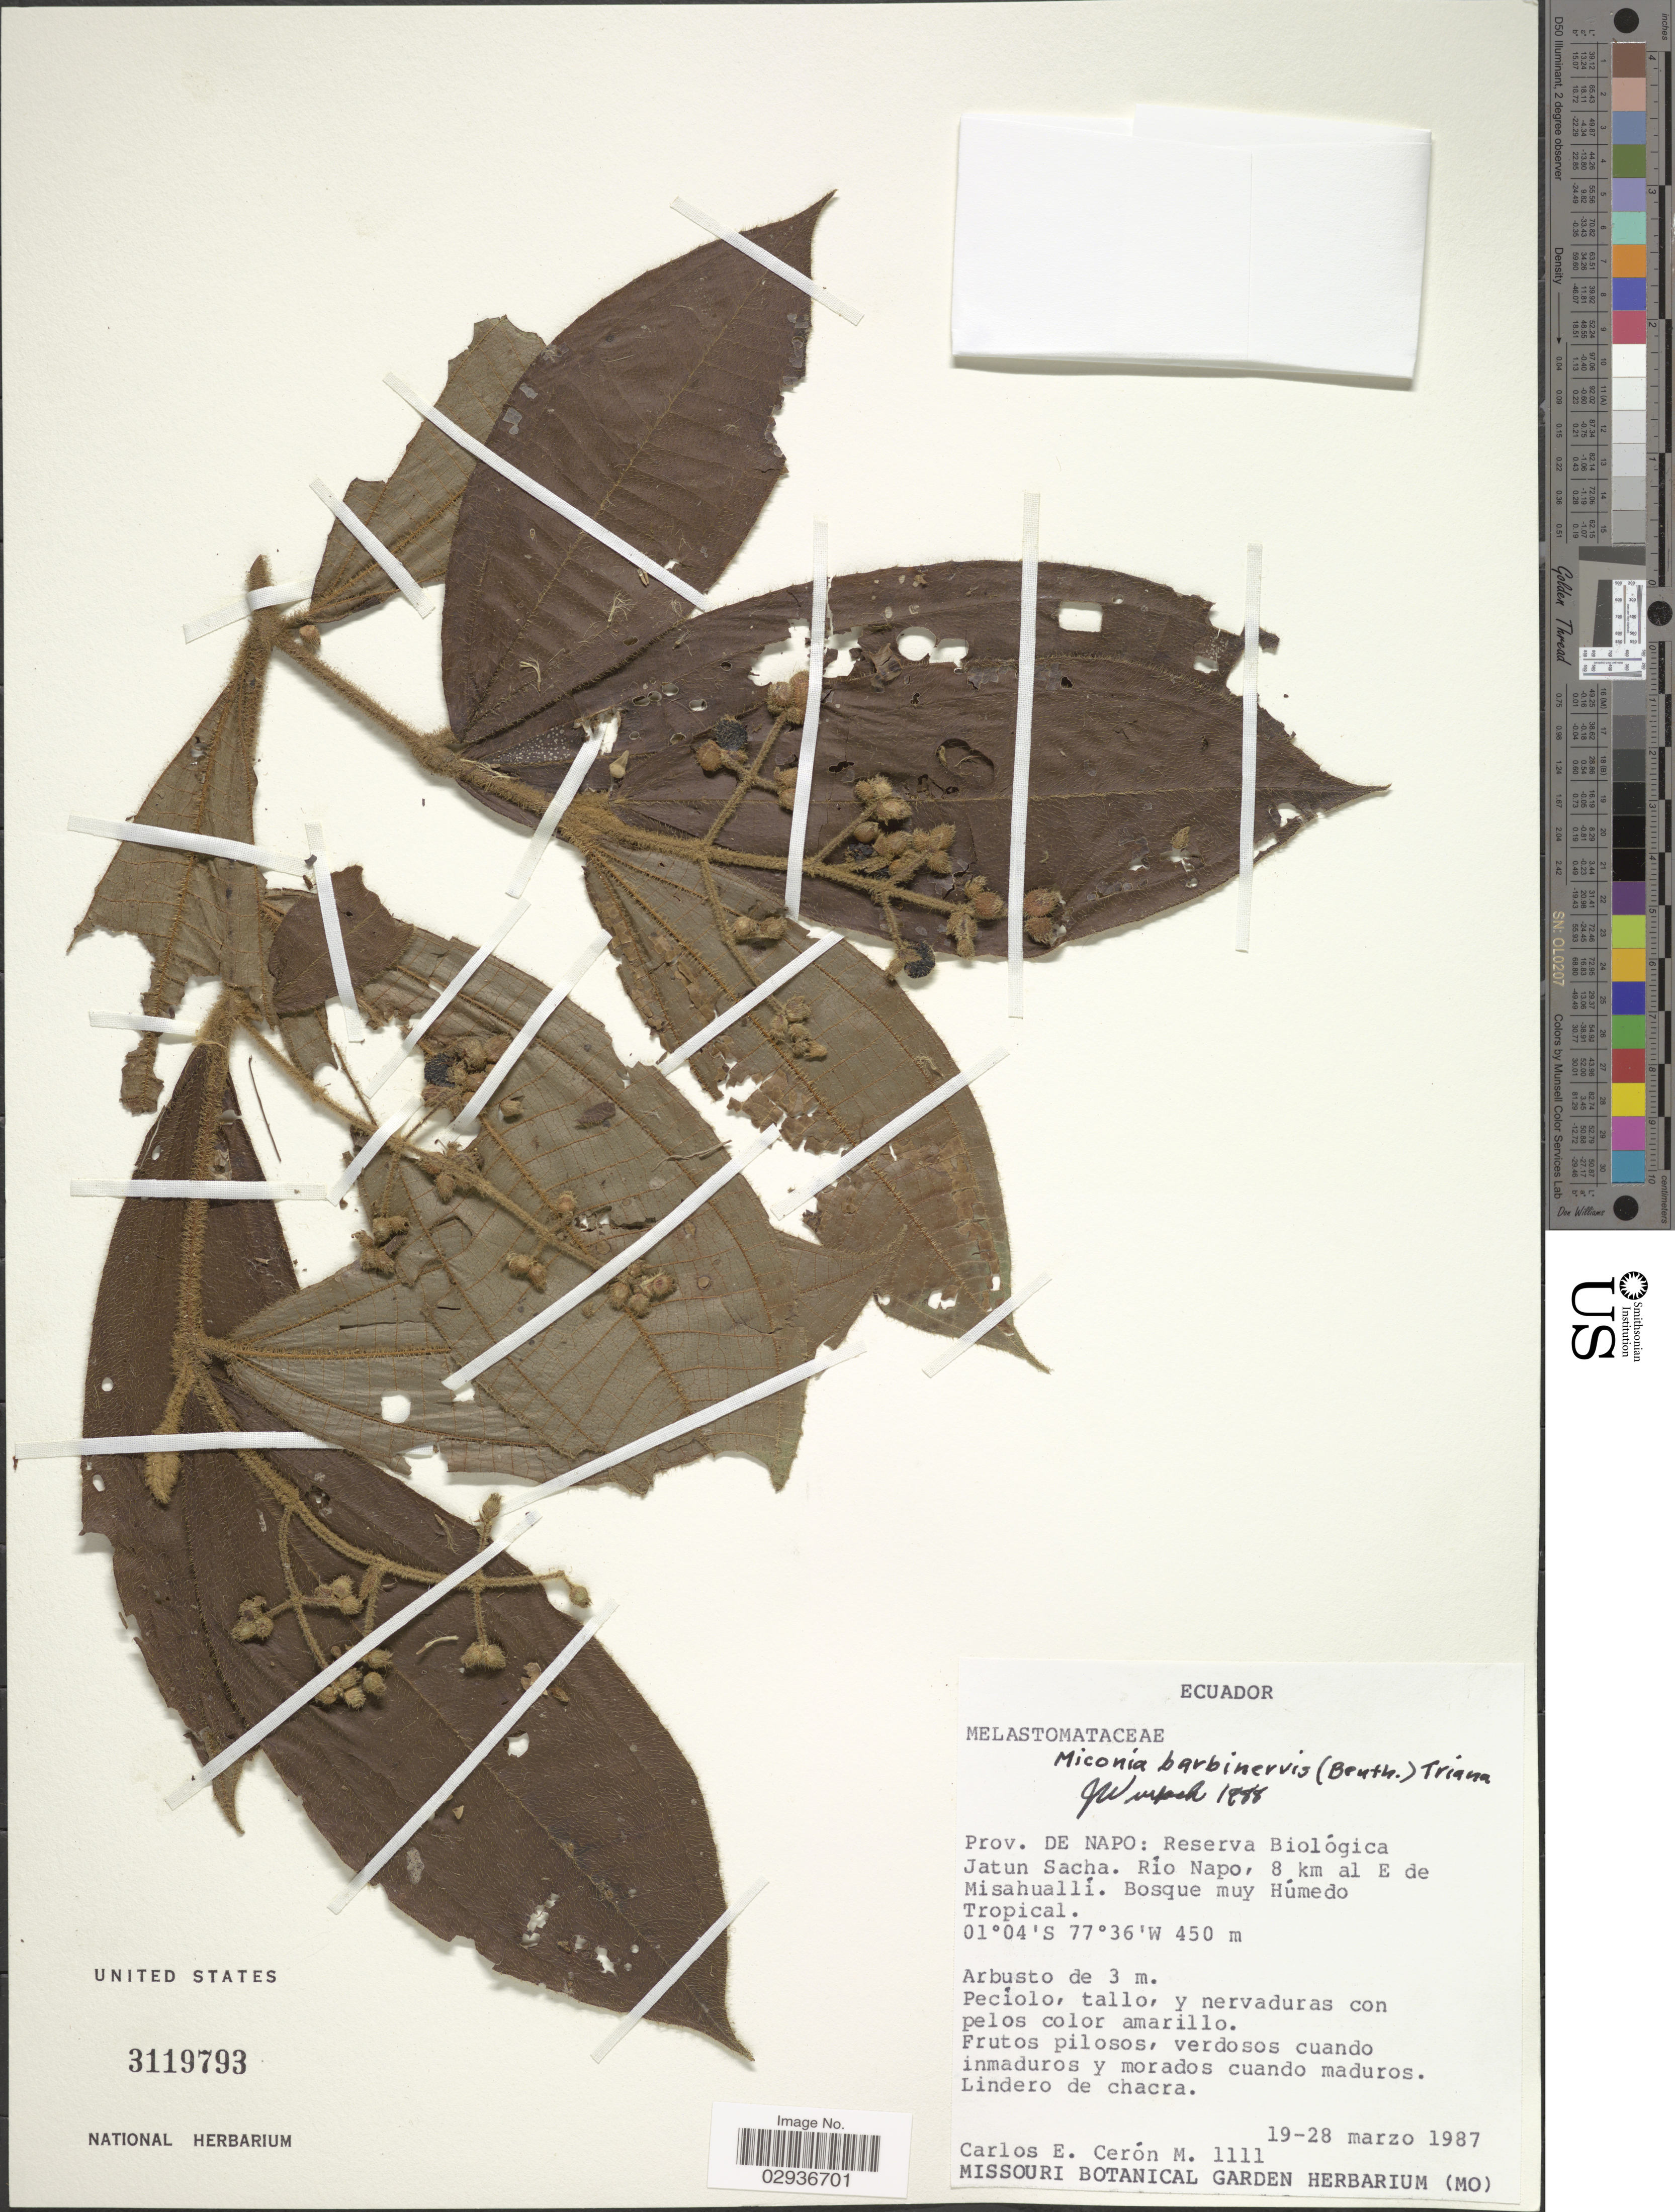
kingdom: Plantae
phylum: Tracheophyta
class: Magnoliopsida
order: Myrtales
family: Melastomataceae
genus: Miconia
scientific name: Miconia barbinervis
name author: (Benth.) Triana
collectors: C. E. Cerón M.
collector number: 1111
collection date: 1987-03-19/1987-03-28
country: Ecuador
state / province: Napo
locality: Reserva Biológica Jatun Sacha. Rio Napo, 8 km al E de Misahuallí.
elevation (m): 450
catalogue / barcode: US 3119793